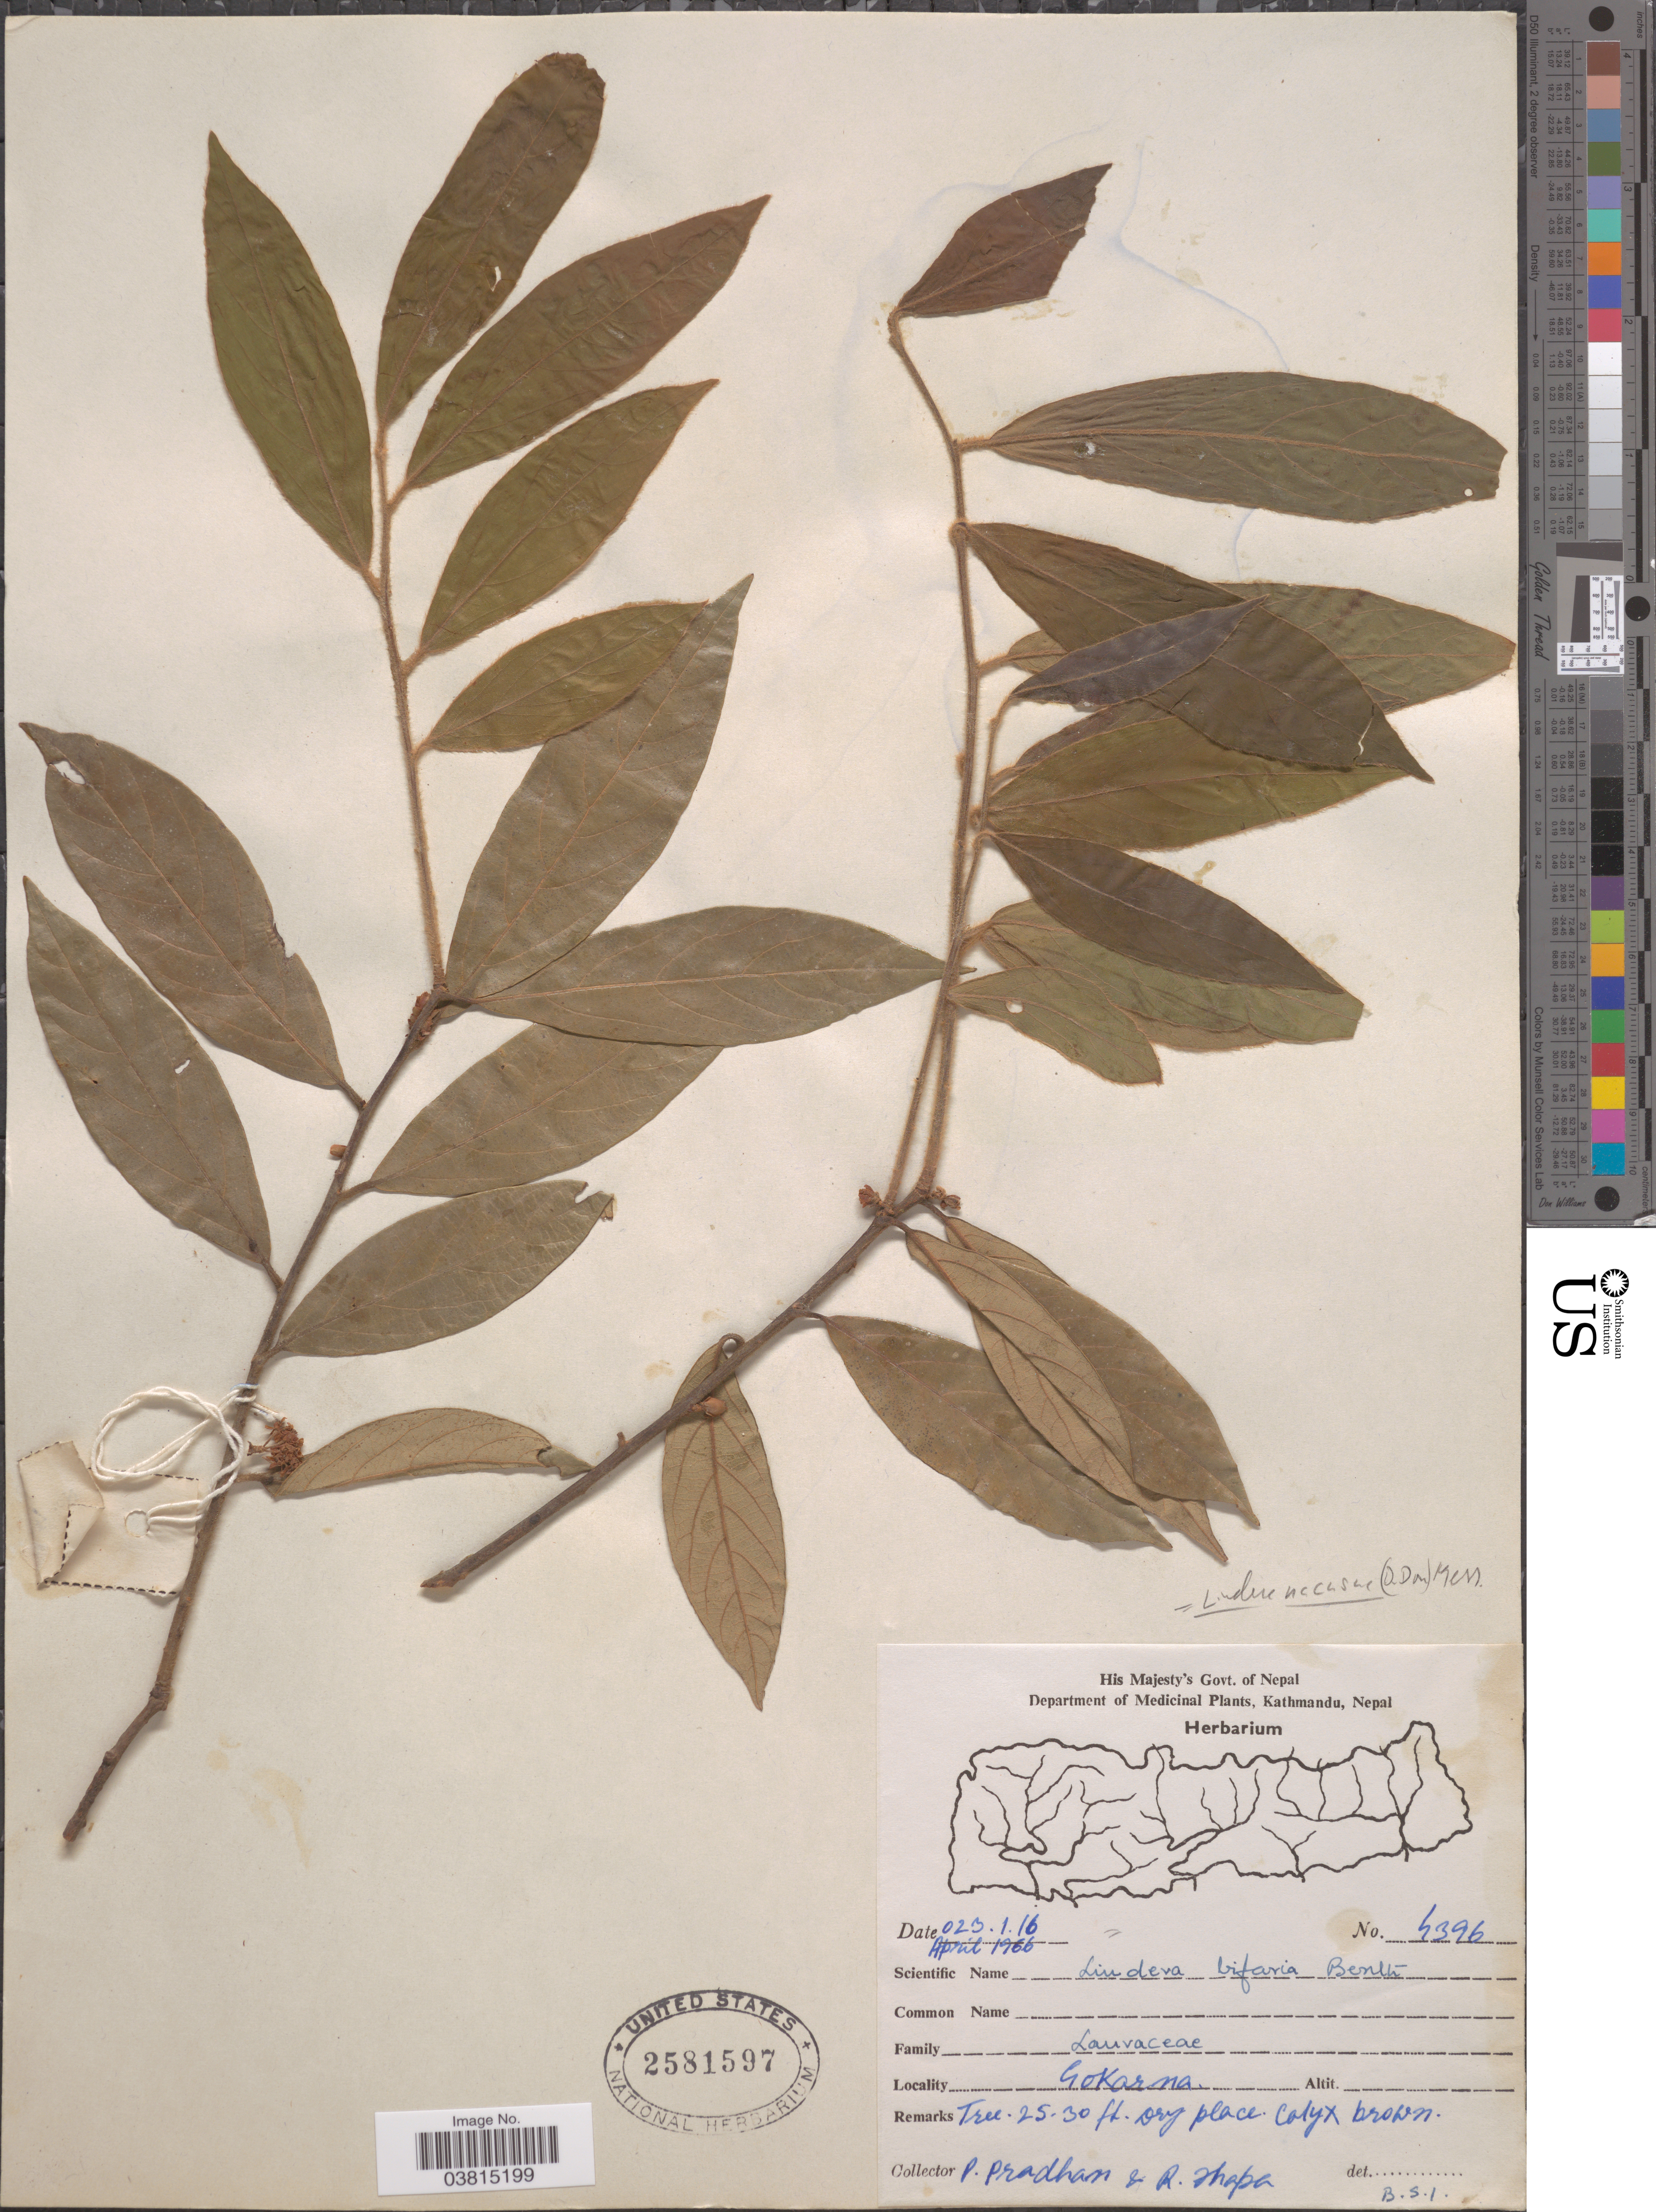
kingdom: Plantae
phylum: Tracheophyta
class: Magnoliopsida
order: Laurales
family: Lauraceae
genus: Lindera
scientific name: Lindera nacusua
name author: (D. Don) Merr.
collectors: P. Pradhan & R. Thapa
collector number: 4396*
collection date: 1966-04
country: Nepal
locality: Gokarna.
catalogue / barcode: US 2581597